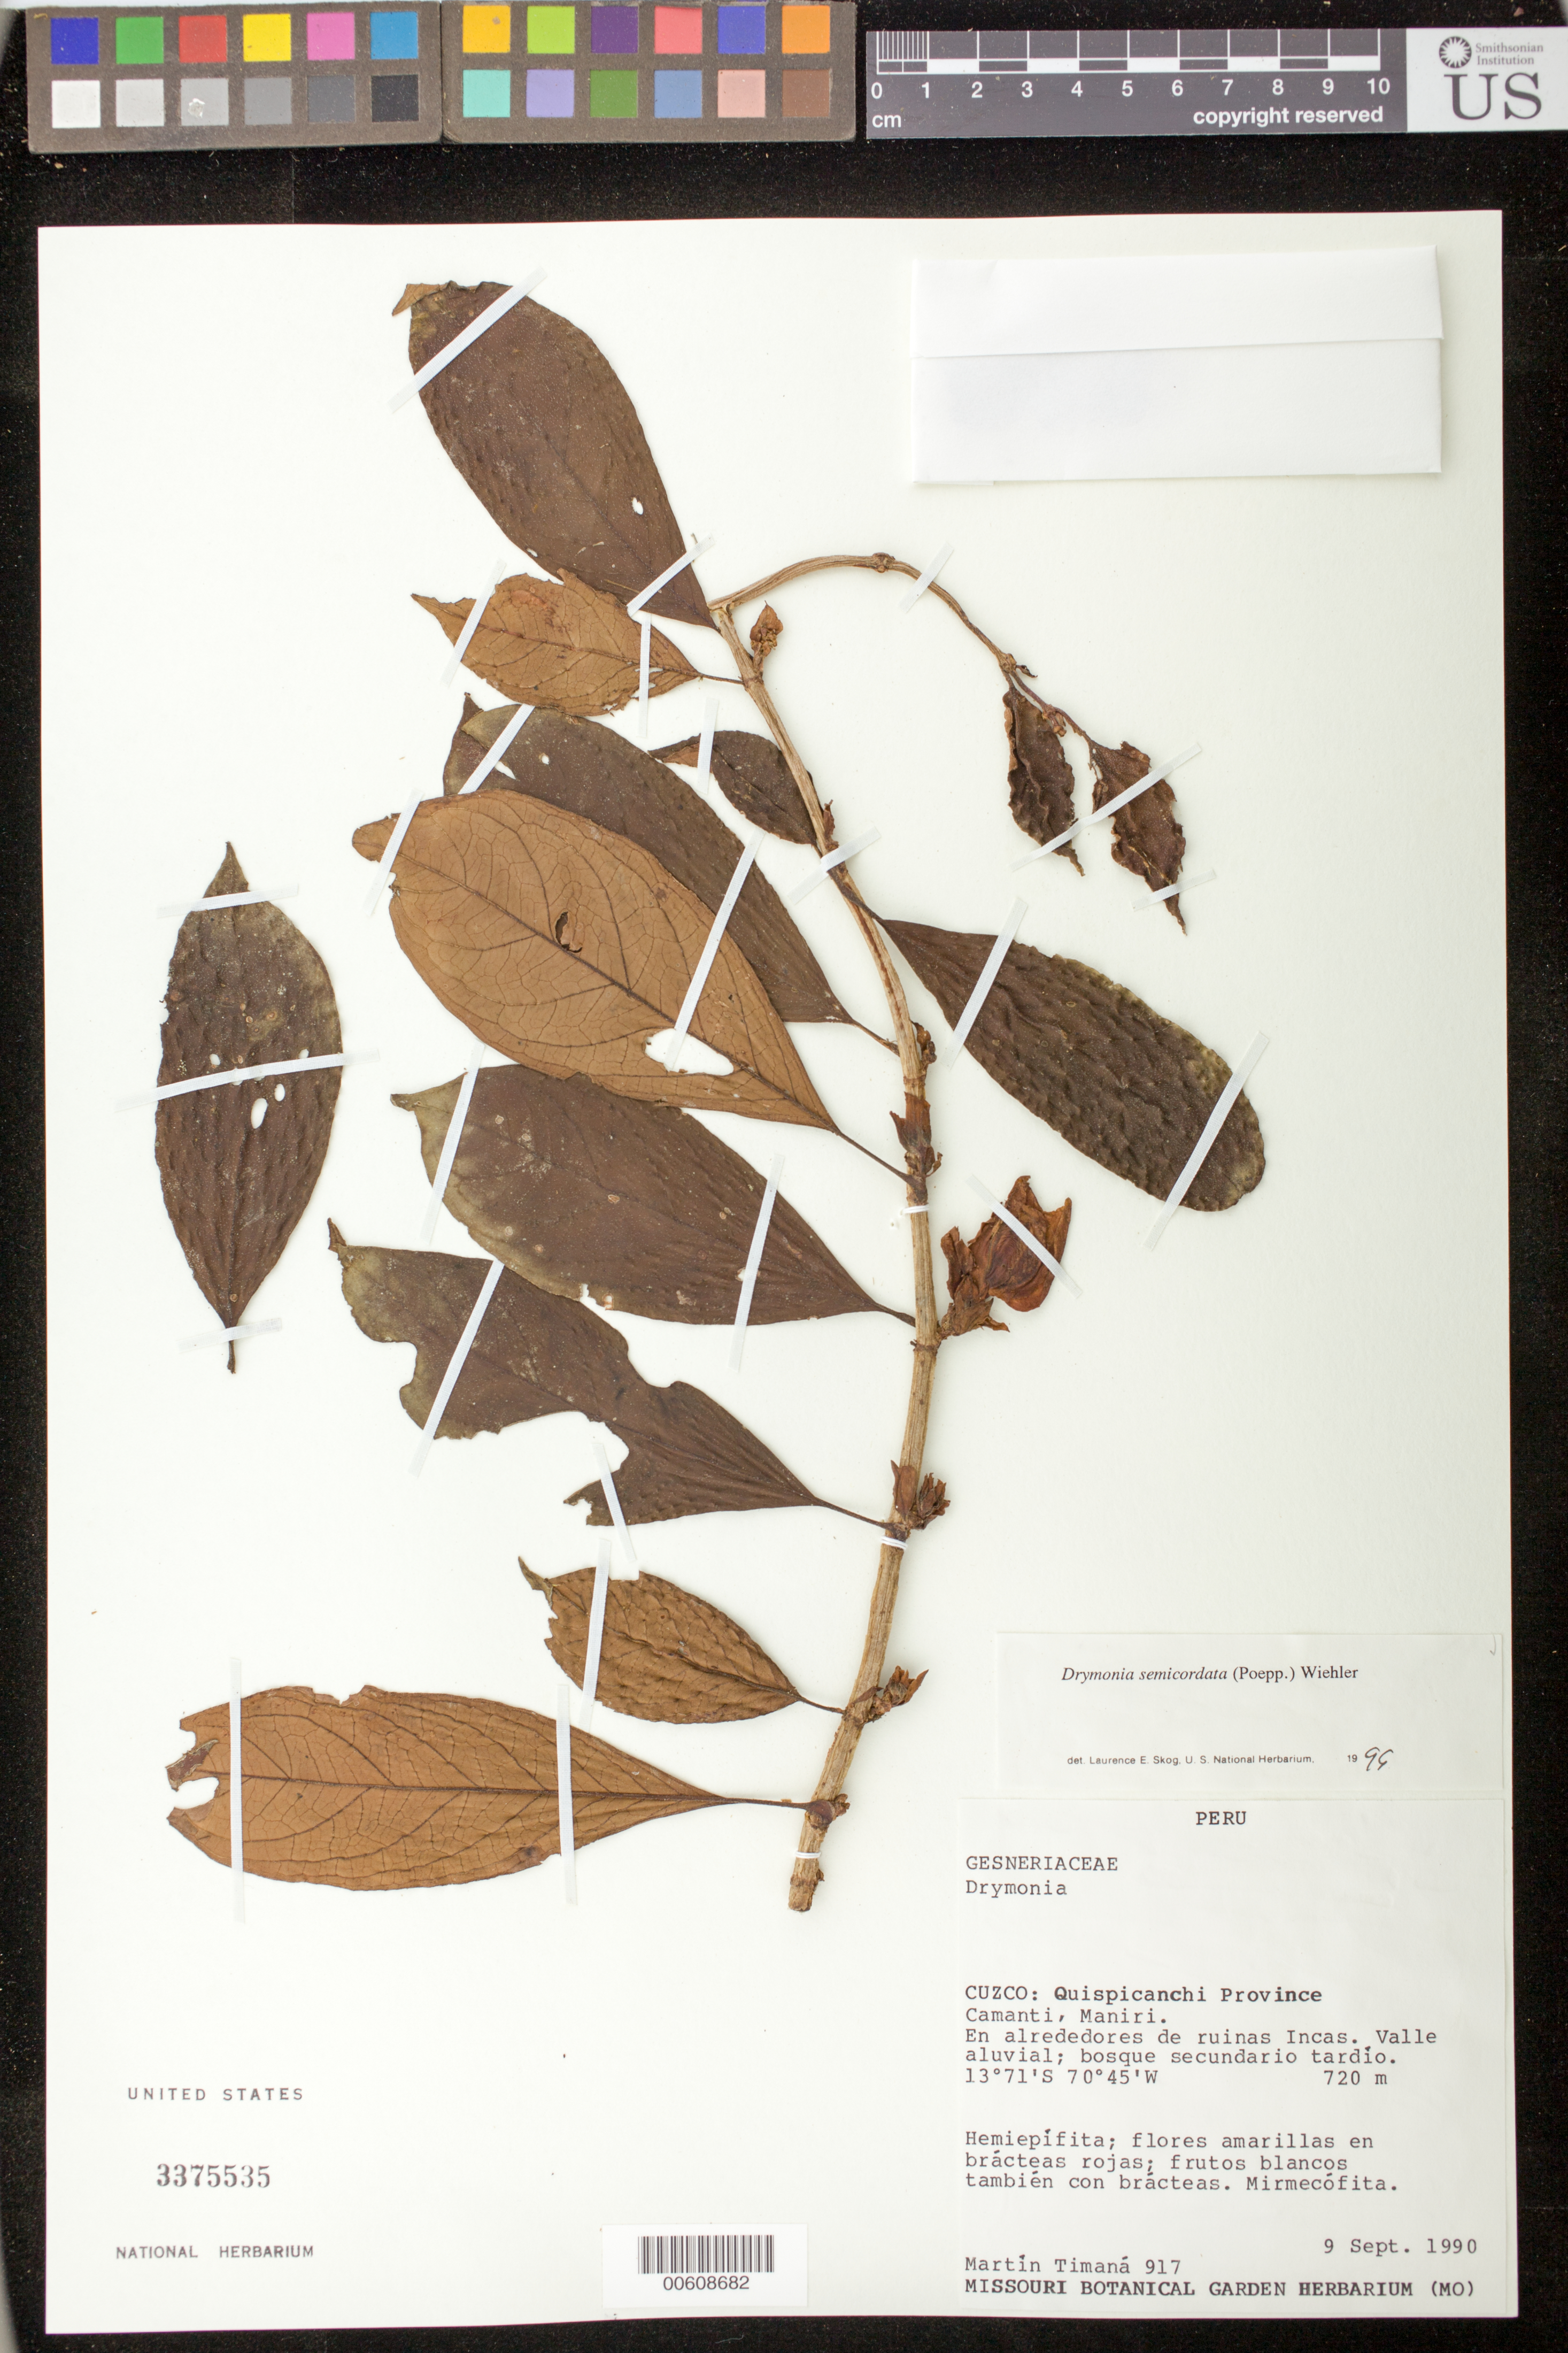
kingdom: Plantae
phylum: Tracheophyta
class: Magnoliopsida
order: Lamiales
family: Gesneriaceae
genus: Drymonia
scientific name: Drymonia semicordata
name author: (Poepp.) Wiehler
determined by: Skog, Laurence E.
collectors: M. E. Timaná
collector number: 917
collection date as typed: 09 Sep 1990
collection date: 1990-09-09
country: Peru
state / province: Cusco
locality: Prov. Quispicanchi; Camanti, Maniri, en alrededores de ruinas Incas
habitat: Valle aluvial; bosque secundario tardío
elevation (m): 720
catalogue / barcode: US 3375535